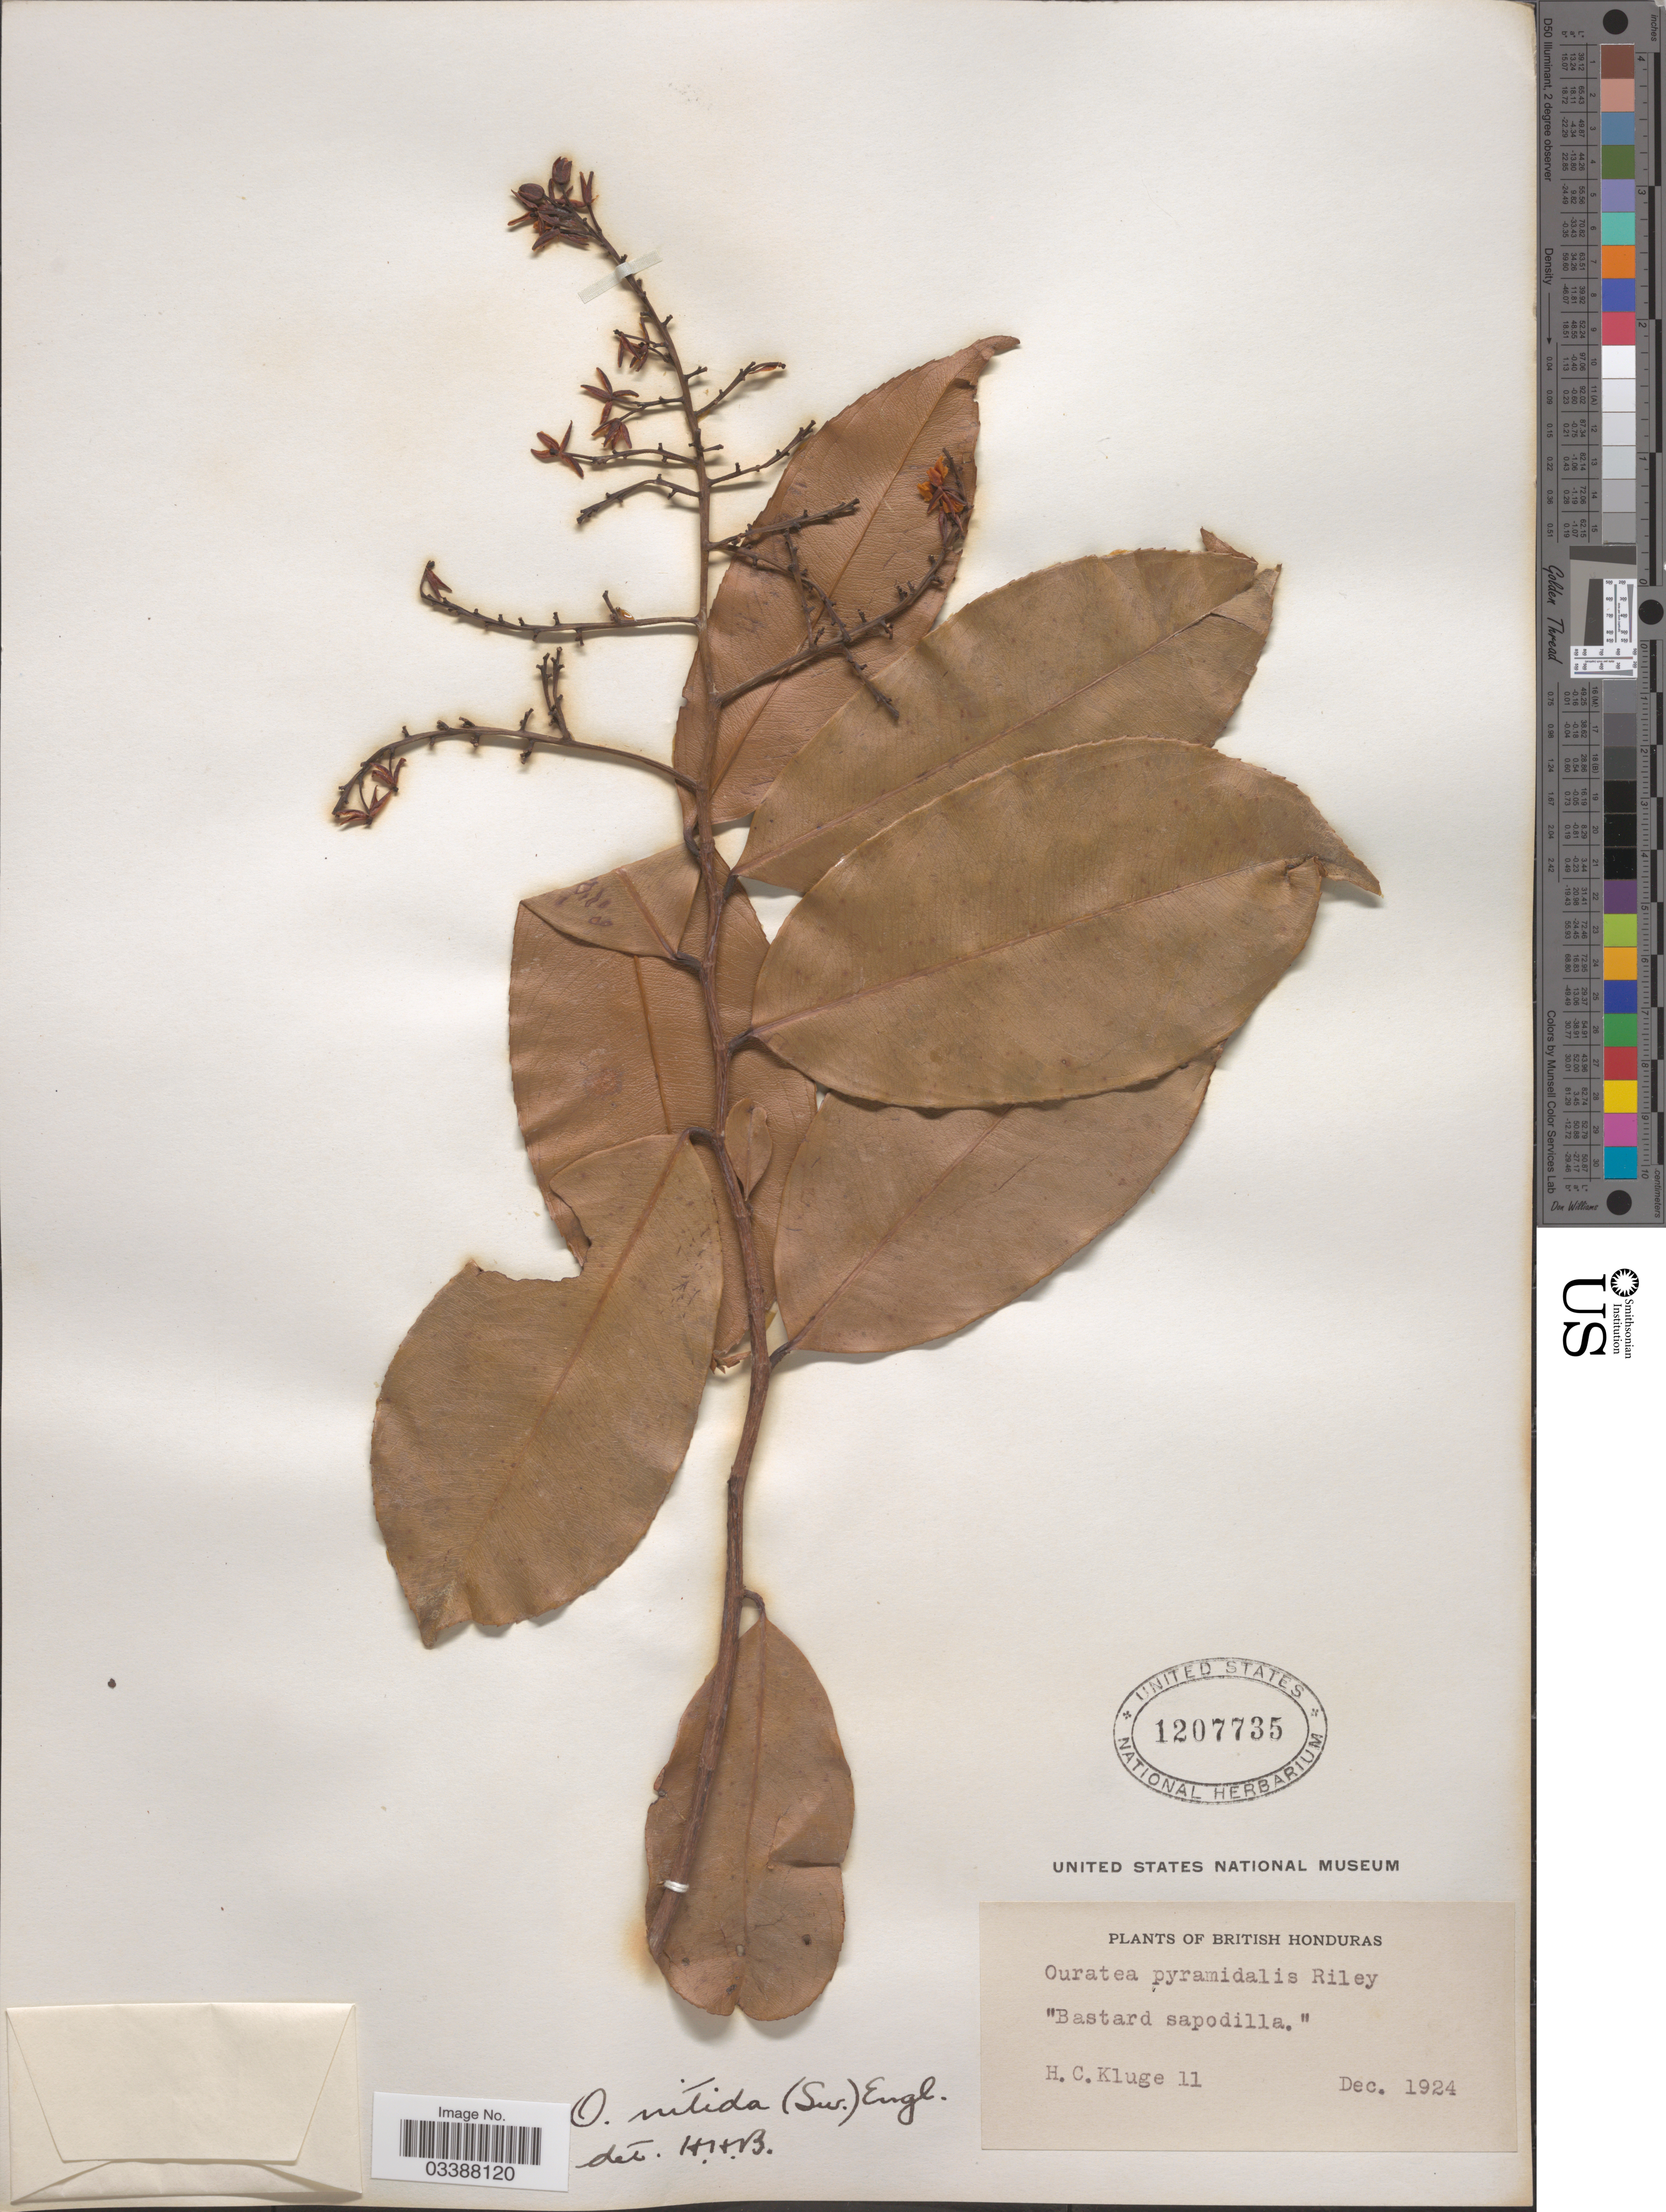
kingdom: Plantae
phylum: Tracheophyta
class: Magnoliopsida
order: Malpighiales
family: Ochnaceae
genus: Ouratea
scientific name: Ouratea nitida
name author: (Sw.) Engl.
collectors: H. C. Kluge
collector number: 11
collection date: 1924-12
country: Belize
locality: British Honduras.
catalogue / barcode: US 1207735